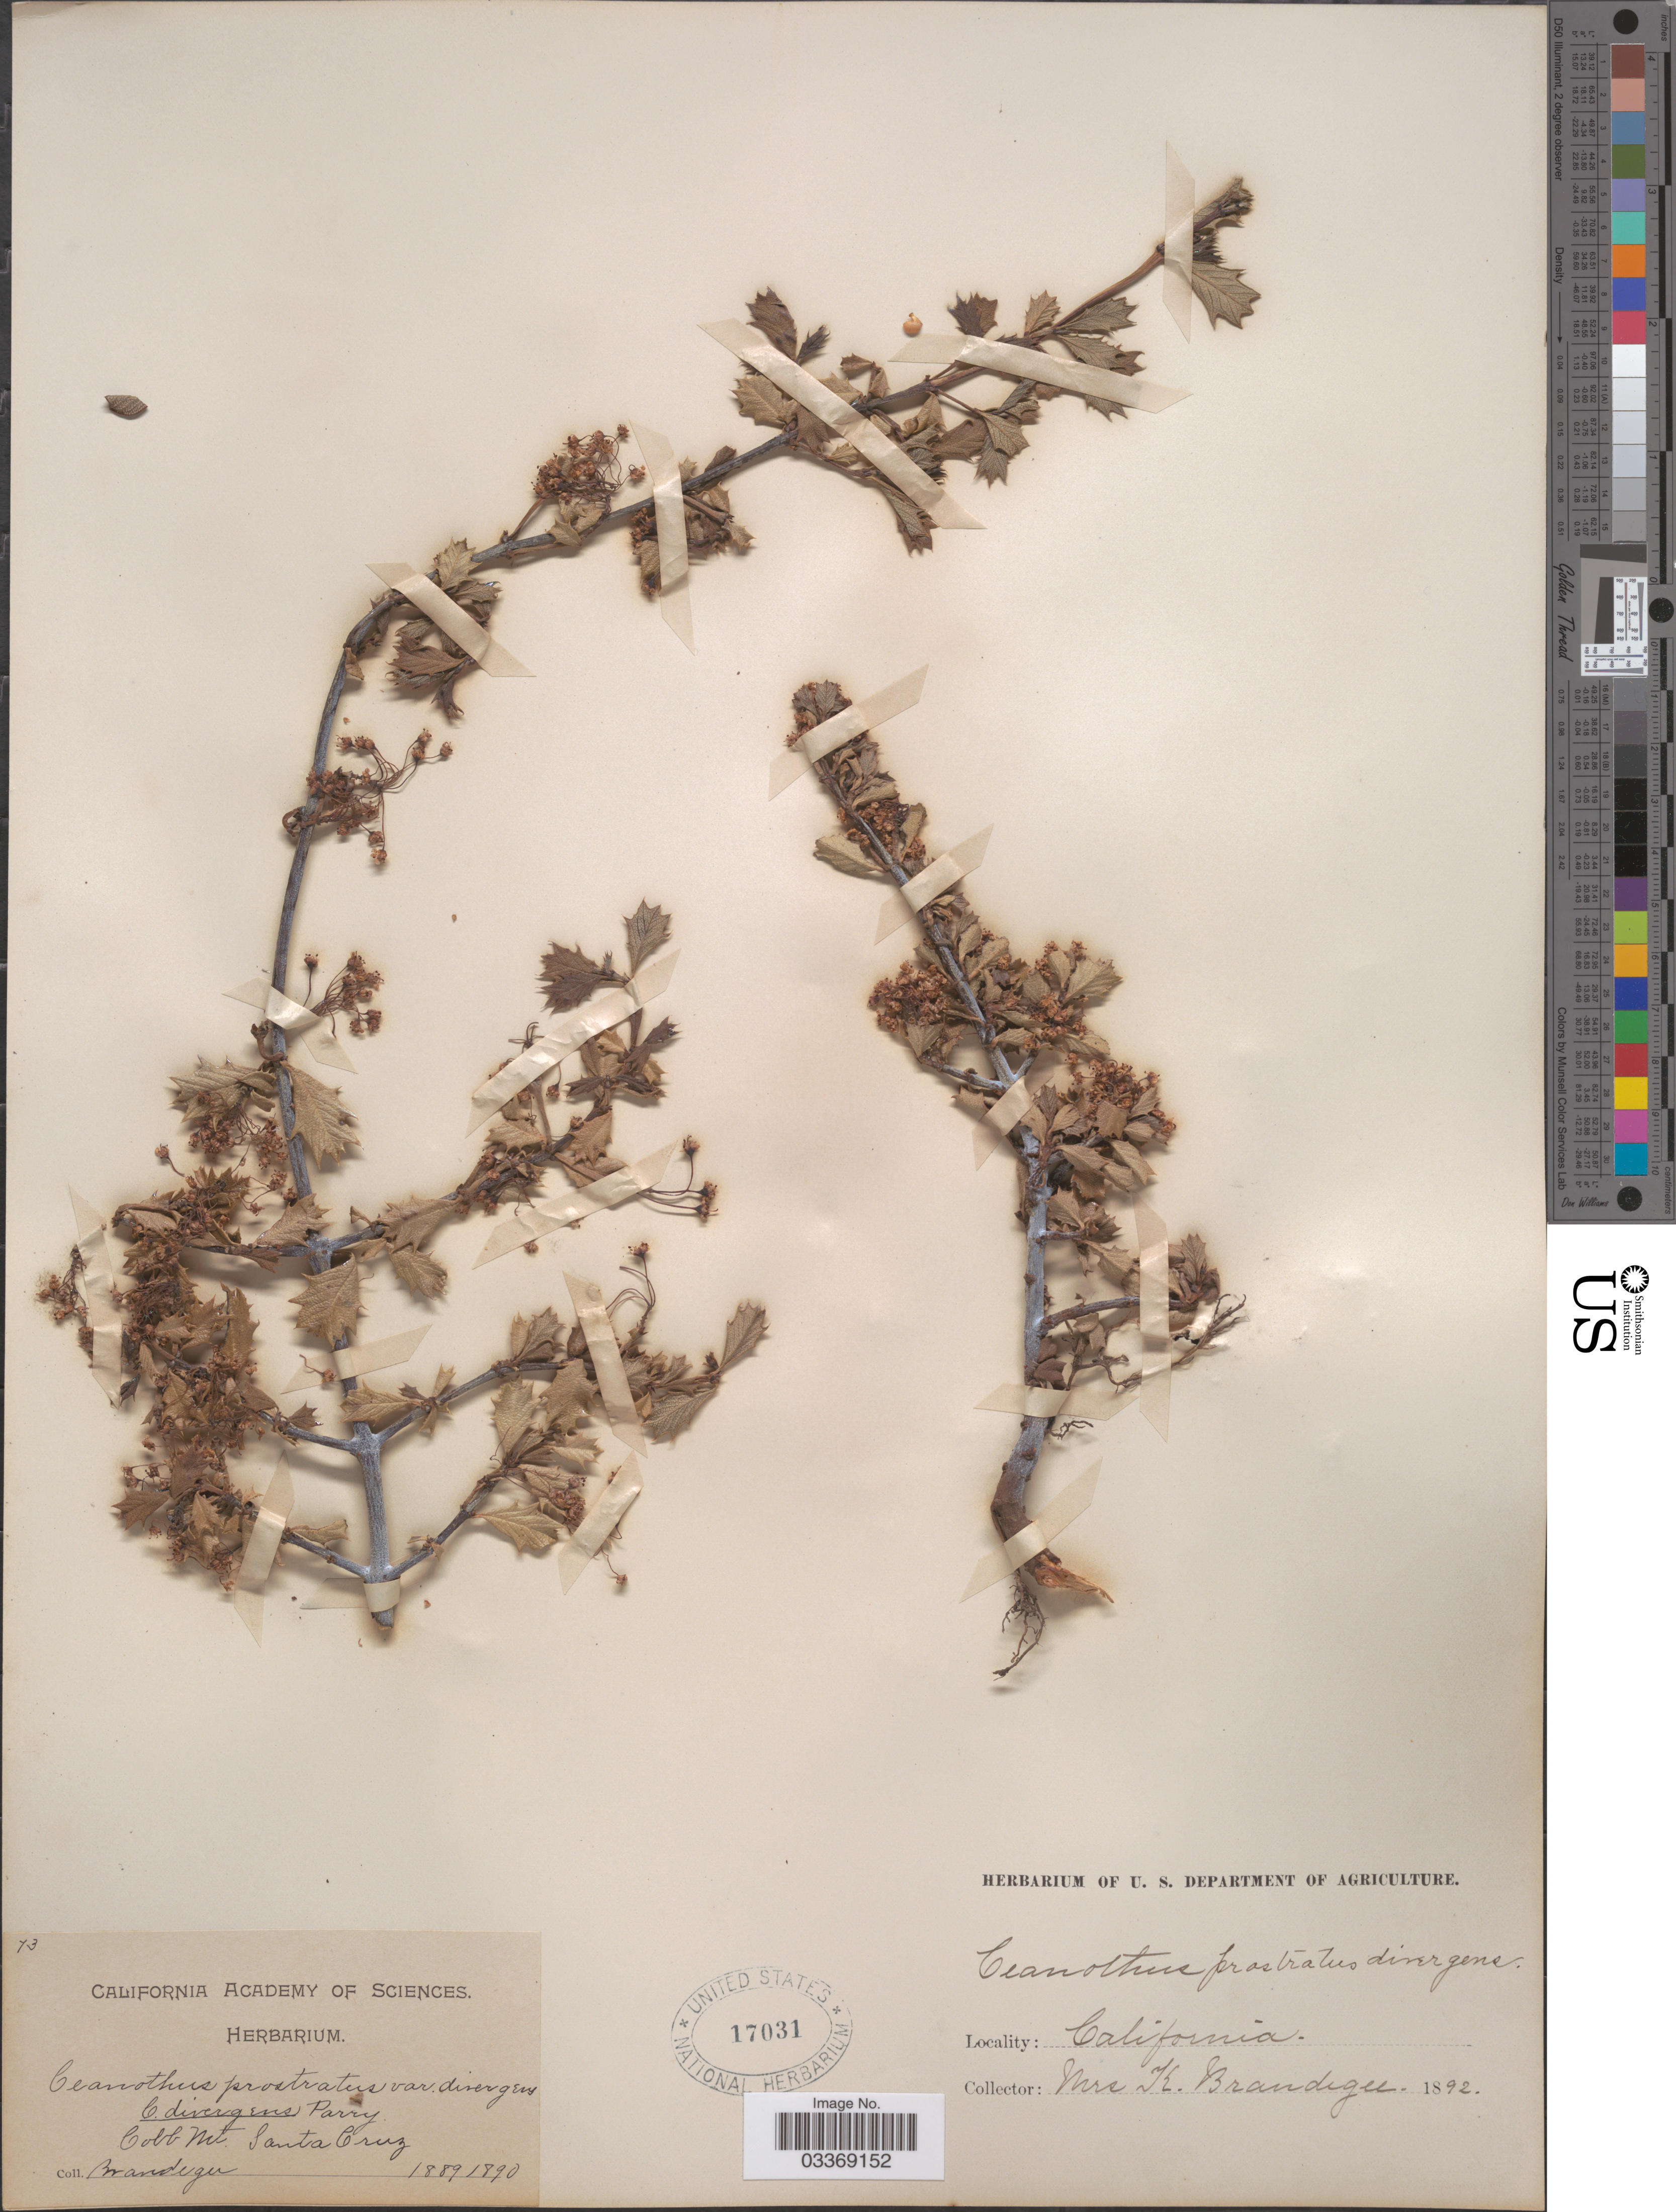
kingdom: Plantae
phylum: Tracheophyta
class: Magnoliopsida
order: Rosales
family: Rhamnaceae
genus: Ceanothus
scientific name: Ceanothus divergens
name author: Parry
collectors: K. Brandegee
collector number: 73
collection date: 1892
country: United States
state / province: California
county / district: Santa Cruz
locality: Mt. Santa Cruz.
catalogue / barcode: US 17031